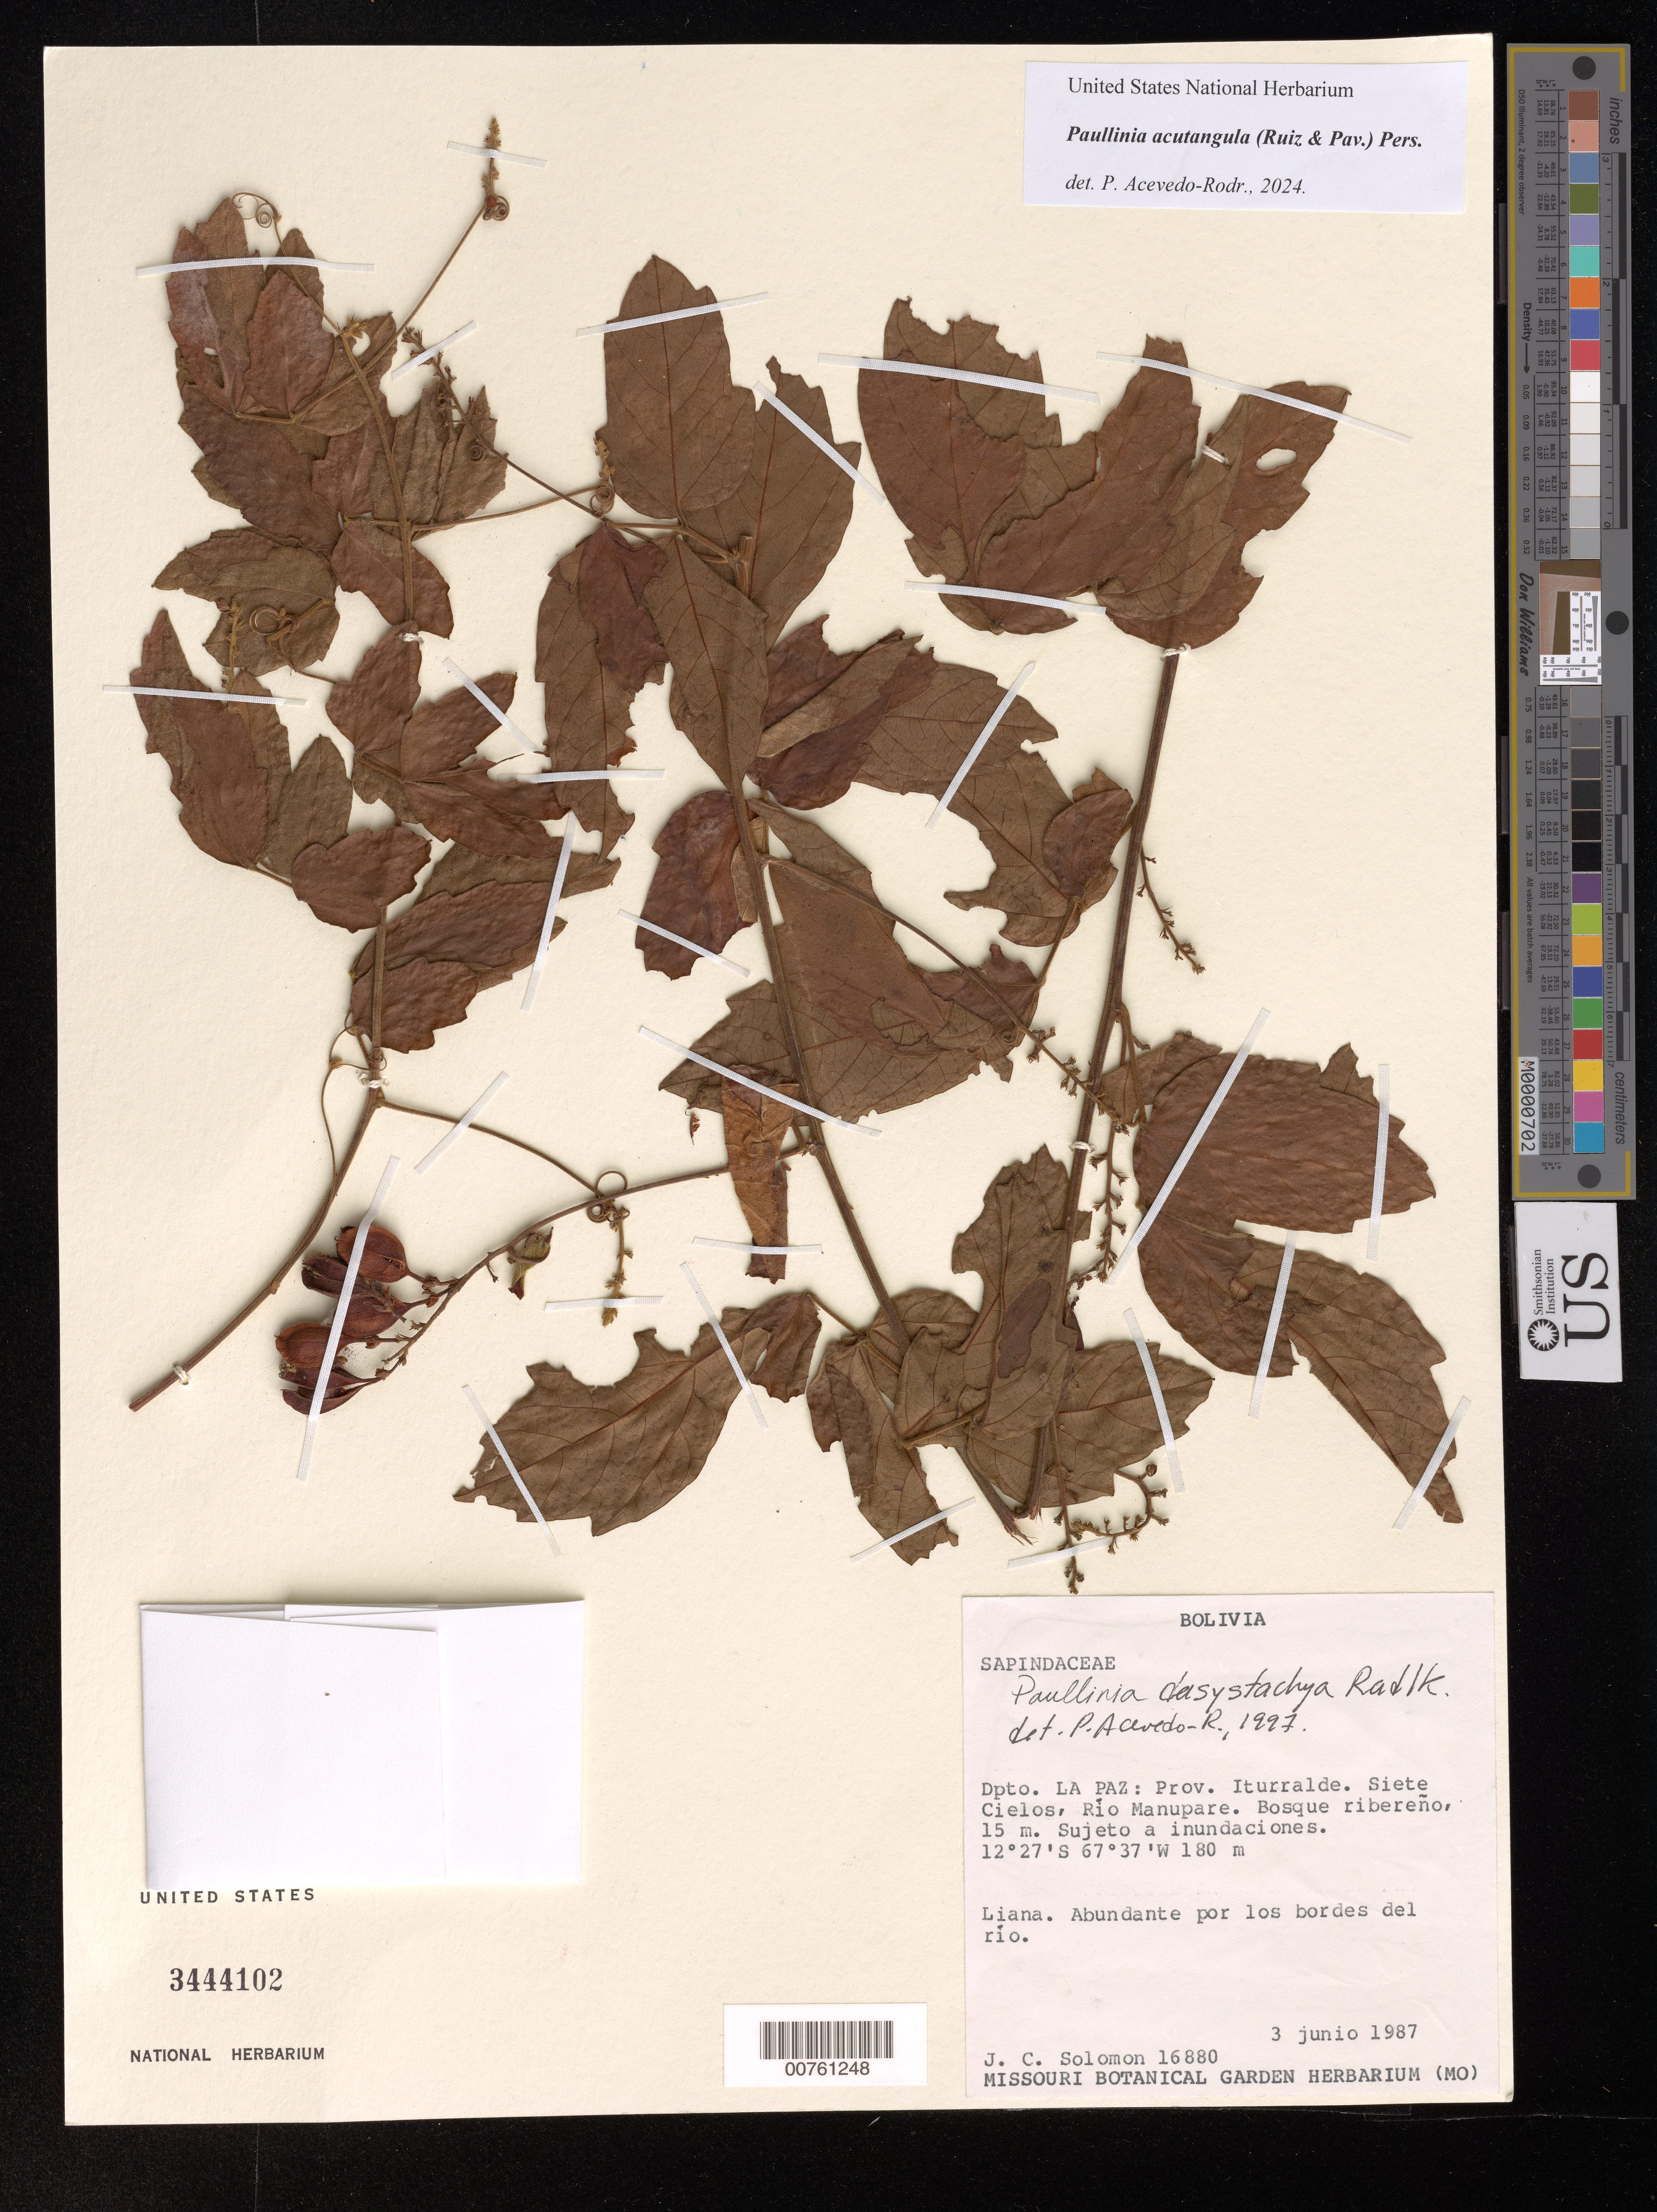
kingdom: Plantae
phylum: Tracheophyta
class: Magnoliopsida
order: Sapindales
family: Sapindaceae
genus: Paullinia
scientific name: Paullinia acutangula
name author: (Ruiz & Pav.) Pers.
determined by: Acevedo-Rodriguez, P., (US), Smithsonian Institution - National Museum of Natural History (UNITED STATES)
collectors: J. C. Solomon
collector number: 16880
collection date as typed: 03 Jun 1987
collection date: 1987-06-03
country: Bolivia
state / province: La Paz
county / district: Iturralde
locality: Siete Cielos, Rio Manupare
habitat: Bosque ribereño, 15 m. Sujeto a inundaciones.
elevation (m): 180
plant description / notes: LPB, US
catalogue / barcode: US 3444102